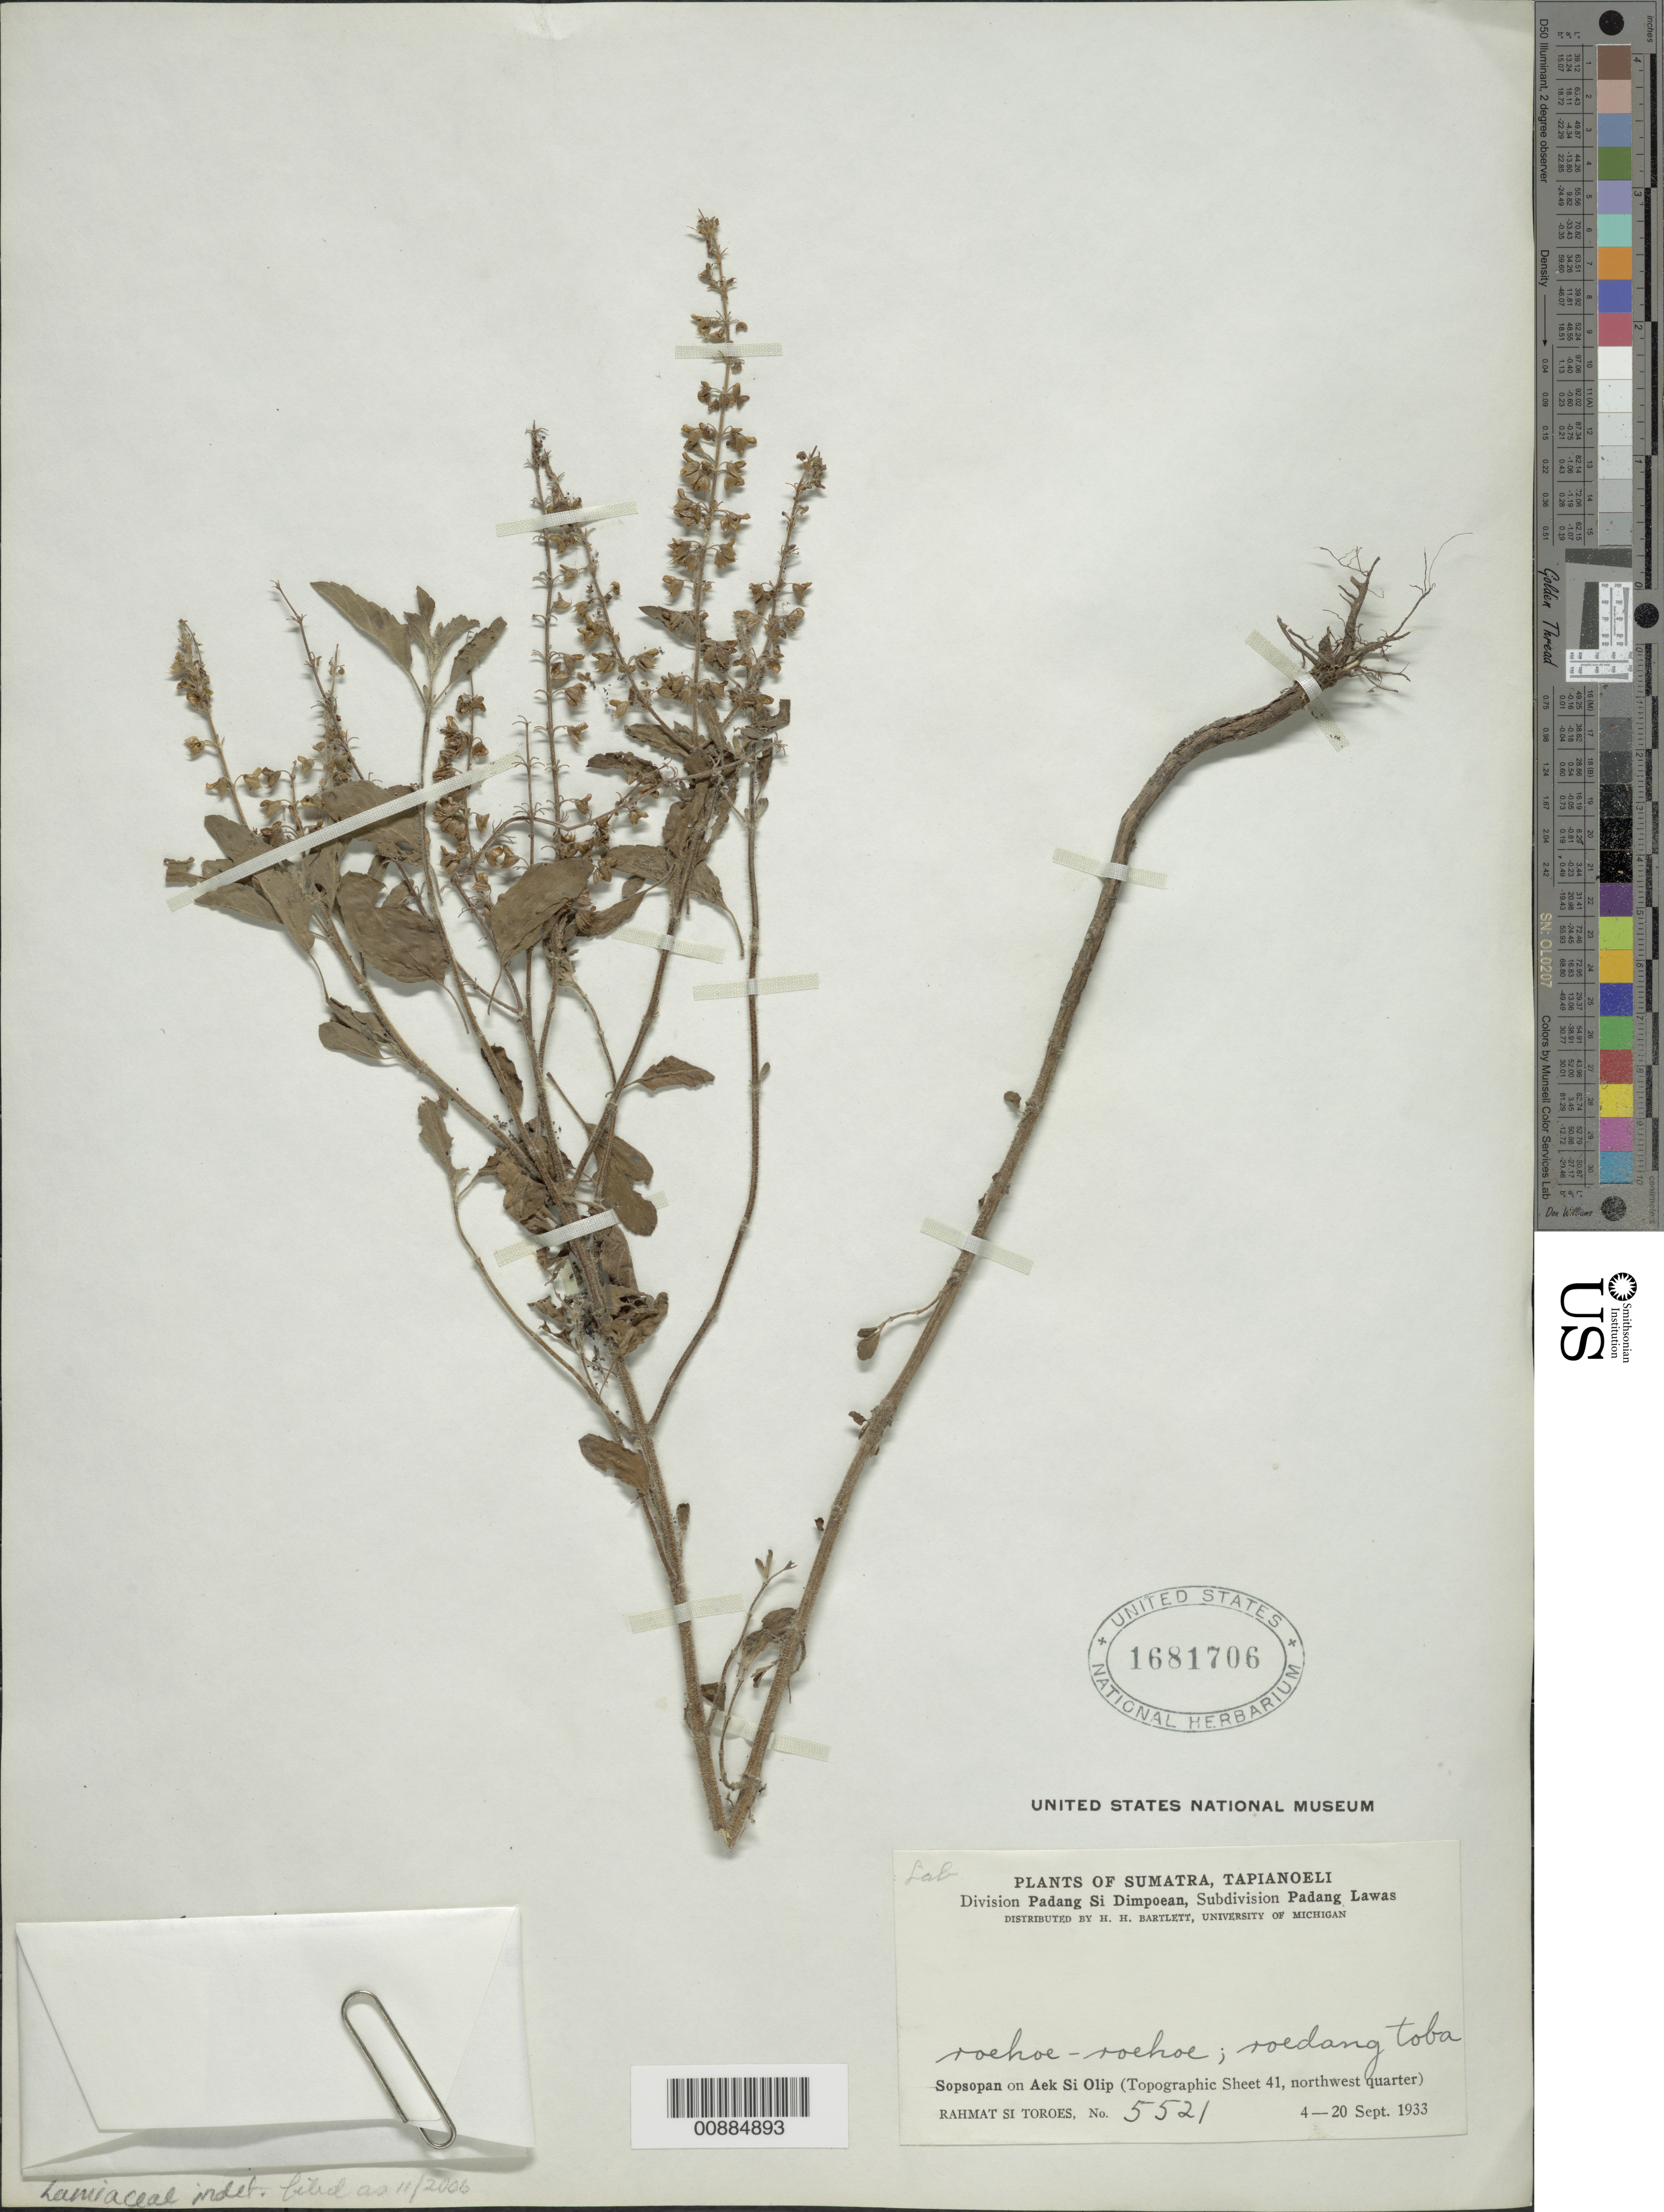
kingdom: Plantae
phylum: Tracheophyta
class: Magnoliopsida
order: Lamiales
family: Lamiaceae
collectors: Rahmat Si Boeea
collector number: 5521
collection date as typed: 04 Sep 1933 to 20 Sep 1933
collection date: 1933-09-04/1933-09-20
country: Indonesia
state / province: Sumatra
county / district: Sumatera Utara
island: Sumatra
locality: Sopsopan on Aek Si Olip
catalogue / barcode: US 1681706